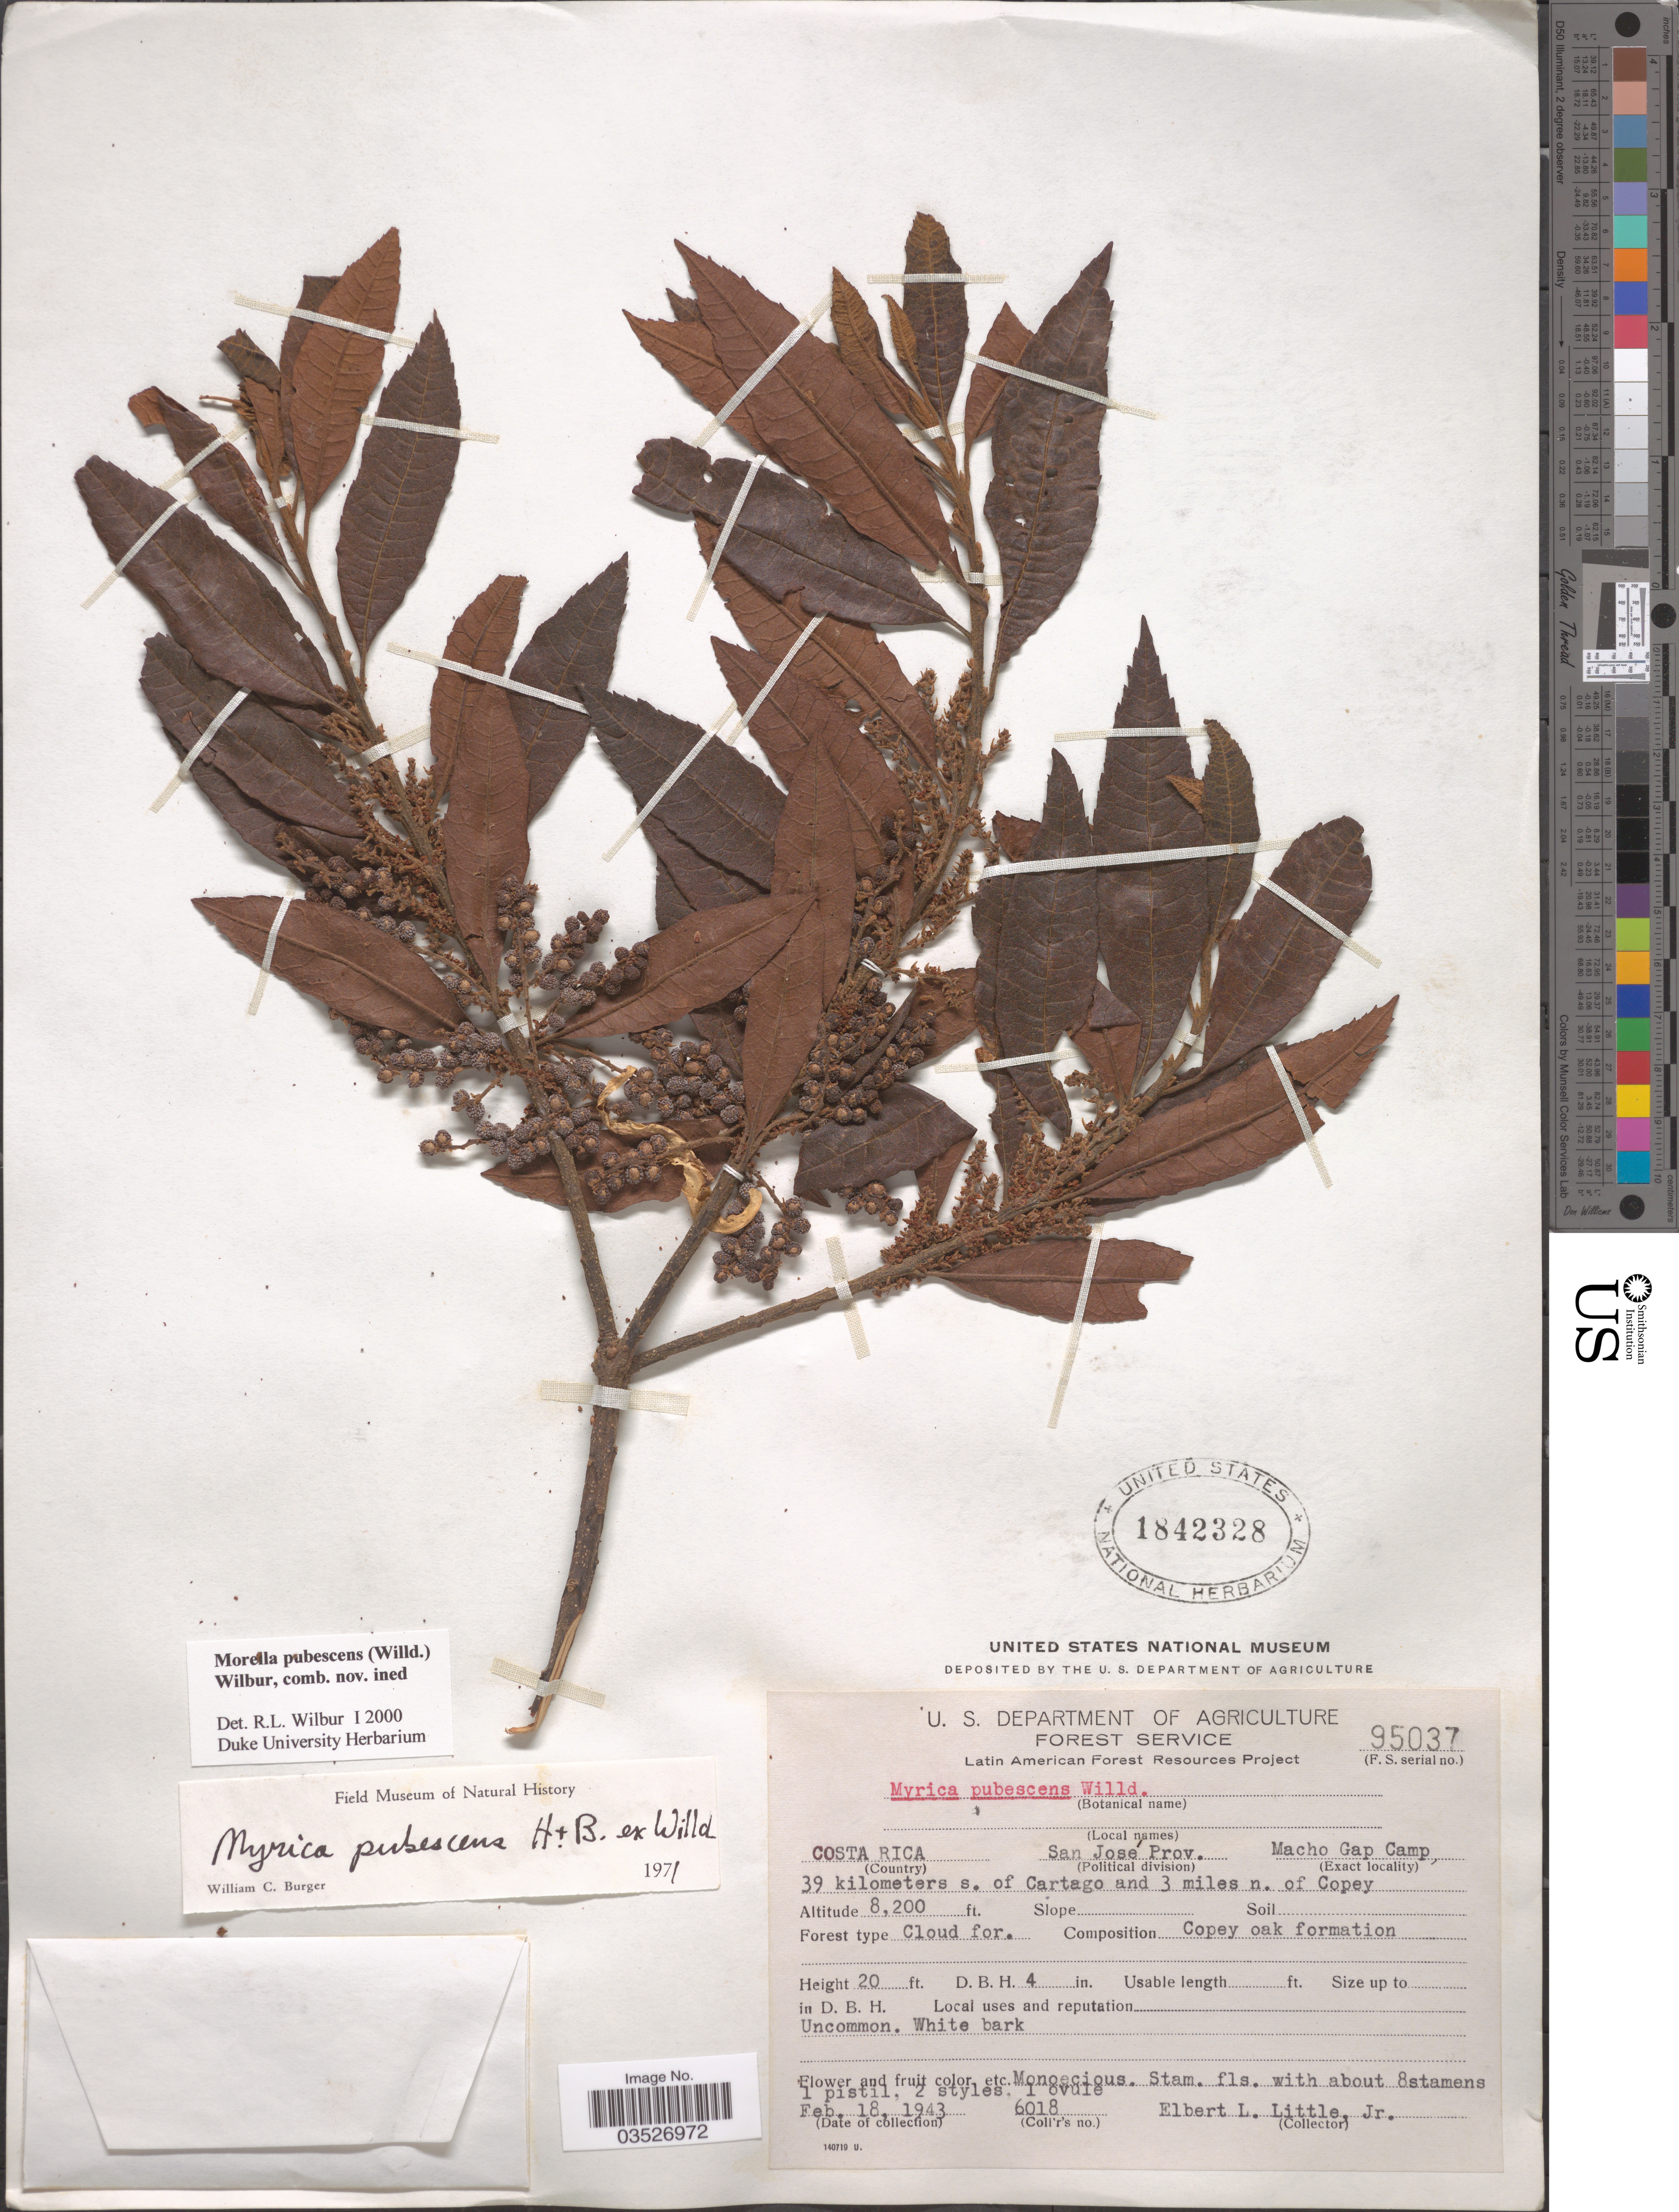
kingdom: Plantae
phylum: Tracheophyta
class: Magnoliopsida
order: Fagales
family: Myricaceae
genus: Morella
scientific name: Morella pubescens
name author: (Humb. & Bonpl. ex Willd.) Wilbur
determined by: Wilbur, R. L.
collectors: E. L. Little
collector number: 6018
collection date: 1943-02-18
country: Costa Rica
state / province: San José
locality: Macho Gap Camp. 39 kilometers s. of Cartago and 3 miles n. of Copey.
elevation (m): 2499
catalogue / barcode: US 1842328